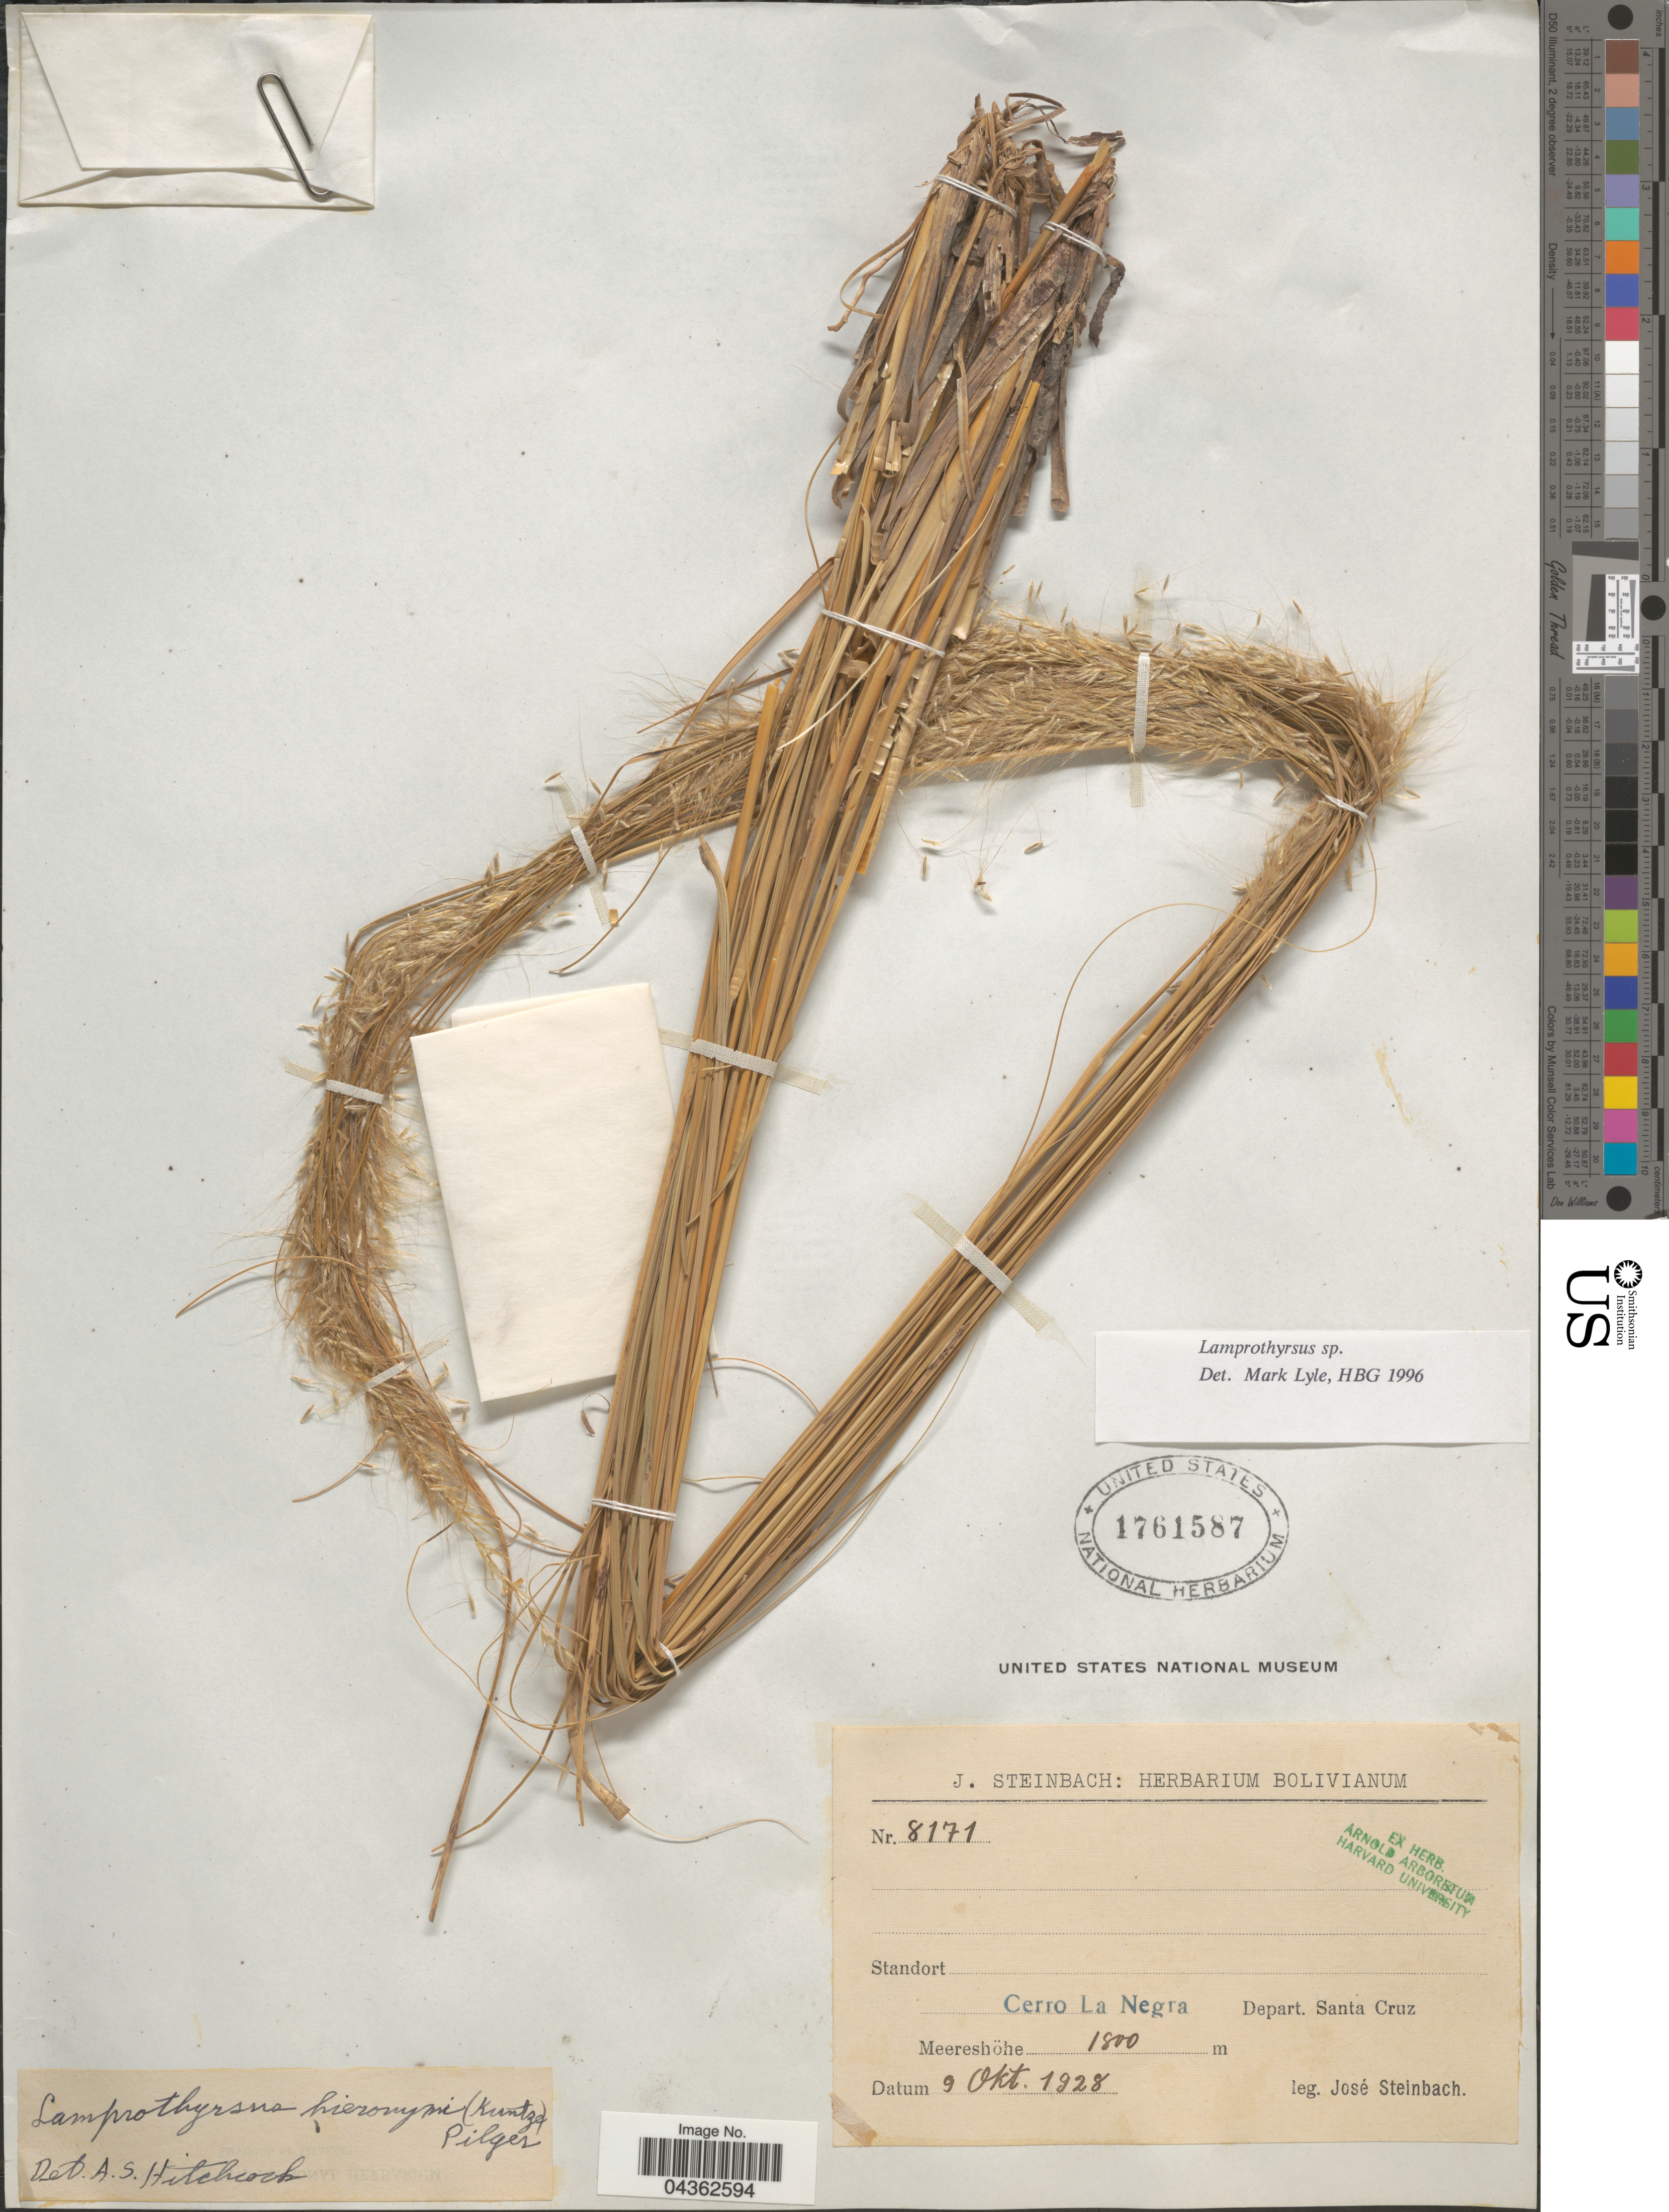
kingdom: Plantae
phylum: Tracheophyta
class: Liliopsida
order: Poales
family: Poaceae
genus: Cortaderia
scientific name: Cortaderia hieronymi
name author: (Kuntze) H.P. Linder & N.P. Barker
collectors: J. Steinbach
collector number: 8171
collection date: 1928-10-09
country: Bolivia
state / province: Santa Cruz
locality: Cerro La Negra. Depart. Santa Cruz.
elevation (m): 1800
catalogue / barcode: US 1761587